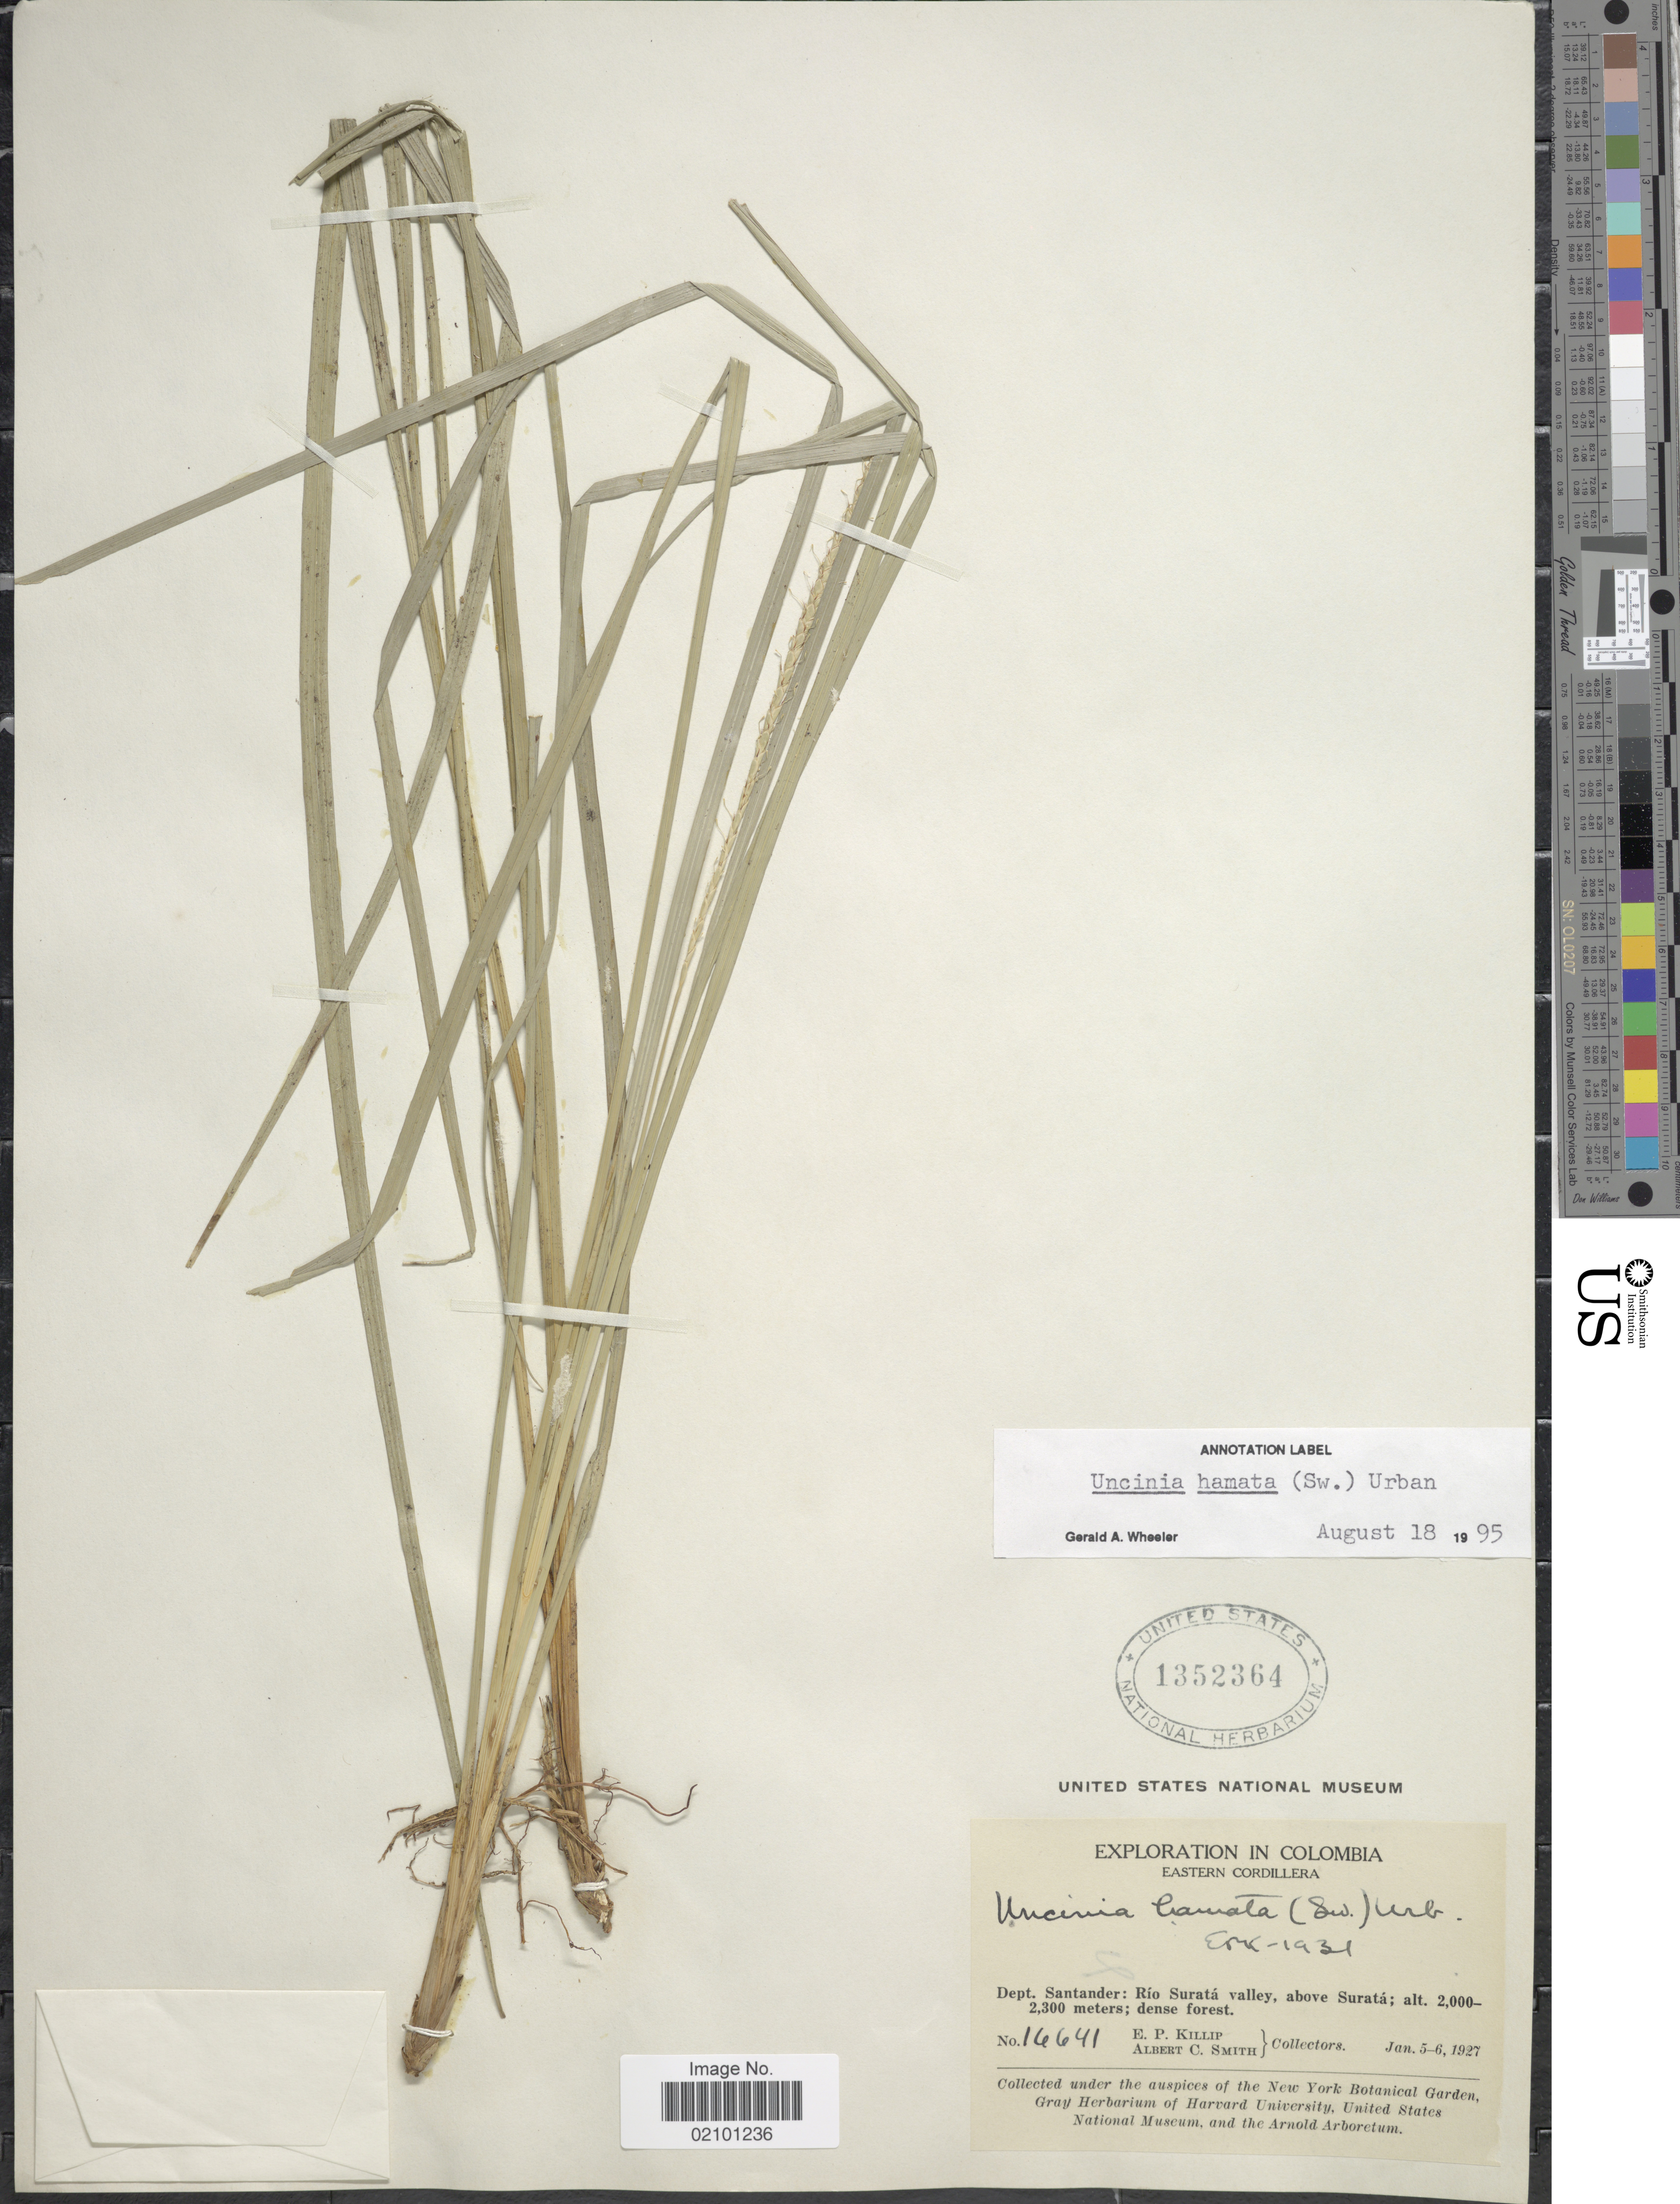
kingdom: Plantae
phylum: Tracheophyta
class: Liliopsida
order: Poales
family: Cyperaceae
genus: Carex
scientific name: Carex hamata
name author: Sw.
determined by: Strong, M. T., (US), Smithsonian Institution - National Museum of Natural History (UNITED STATES)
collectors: E. P. Killip & A. C. Smith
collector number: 16641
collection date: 1927-01-05/1927-01-06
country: Colombia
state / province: Santander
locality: Eastern Cordillera. Dept. Santander: Rio Surata valley, above Surata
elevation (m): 2000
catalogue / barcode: US 1352364